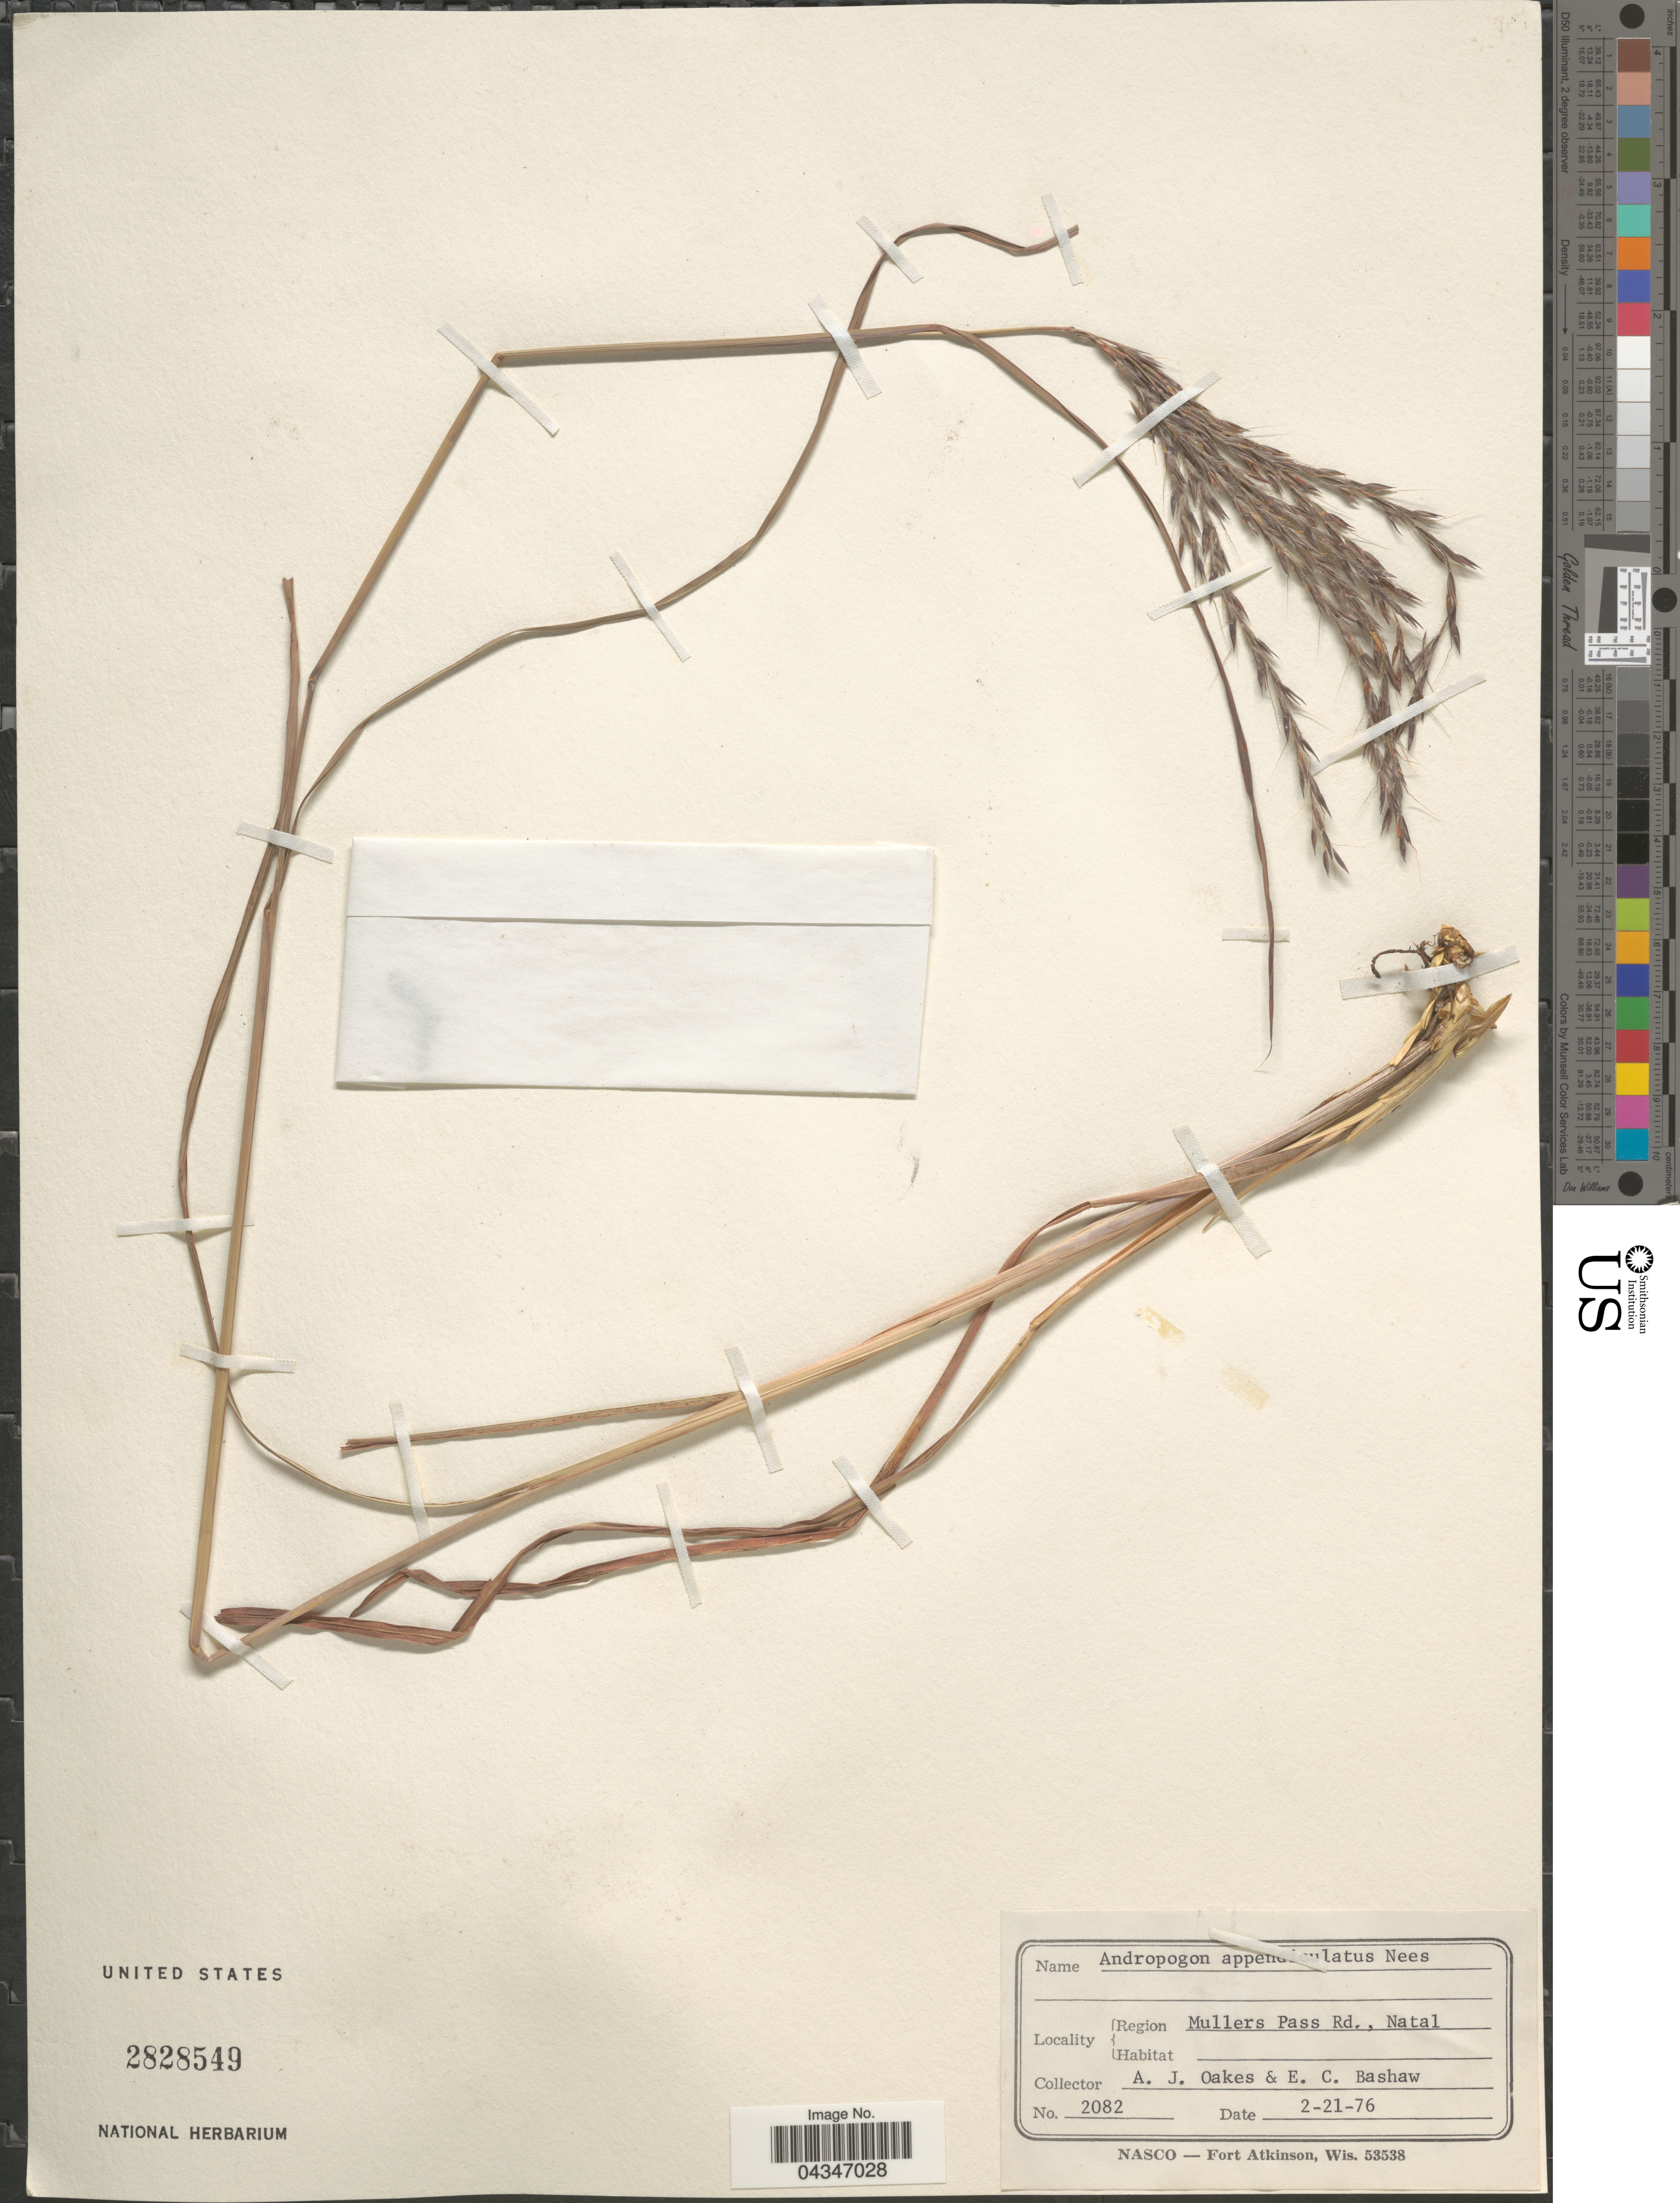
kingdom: Plantae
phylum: Tracheophyta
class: Liliopsida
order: Poales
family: Poaceae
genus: Andropogon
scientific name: Andropogon appendiculatus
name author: Nees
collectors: A. Oakes & E. Bashaw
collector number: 2082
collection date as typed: Transcribed d/m/y: 21/2/76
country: South Africa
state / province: KwaZulu-Natal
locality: Region Mullers Pass Rd., Natal.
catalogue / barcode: US 2828549